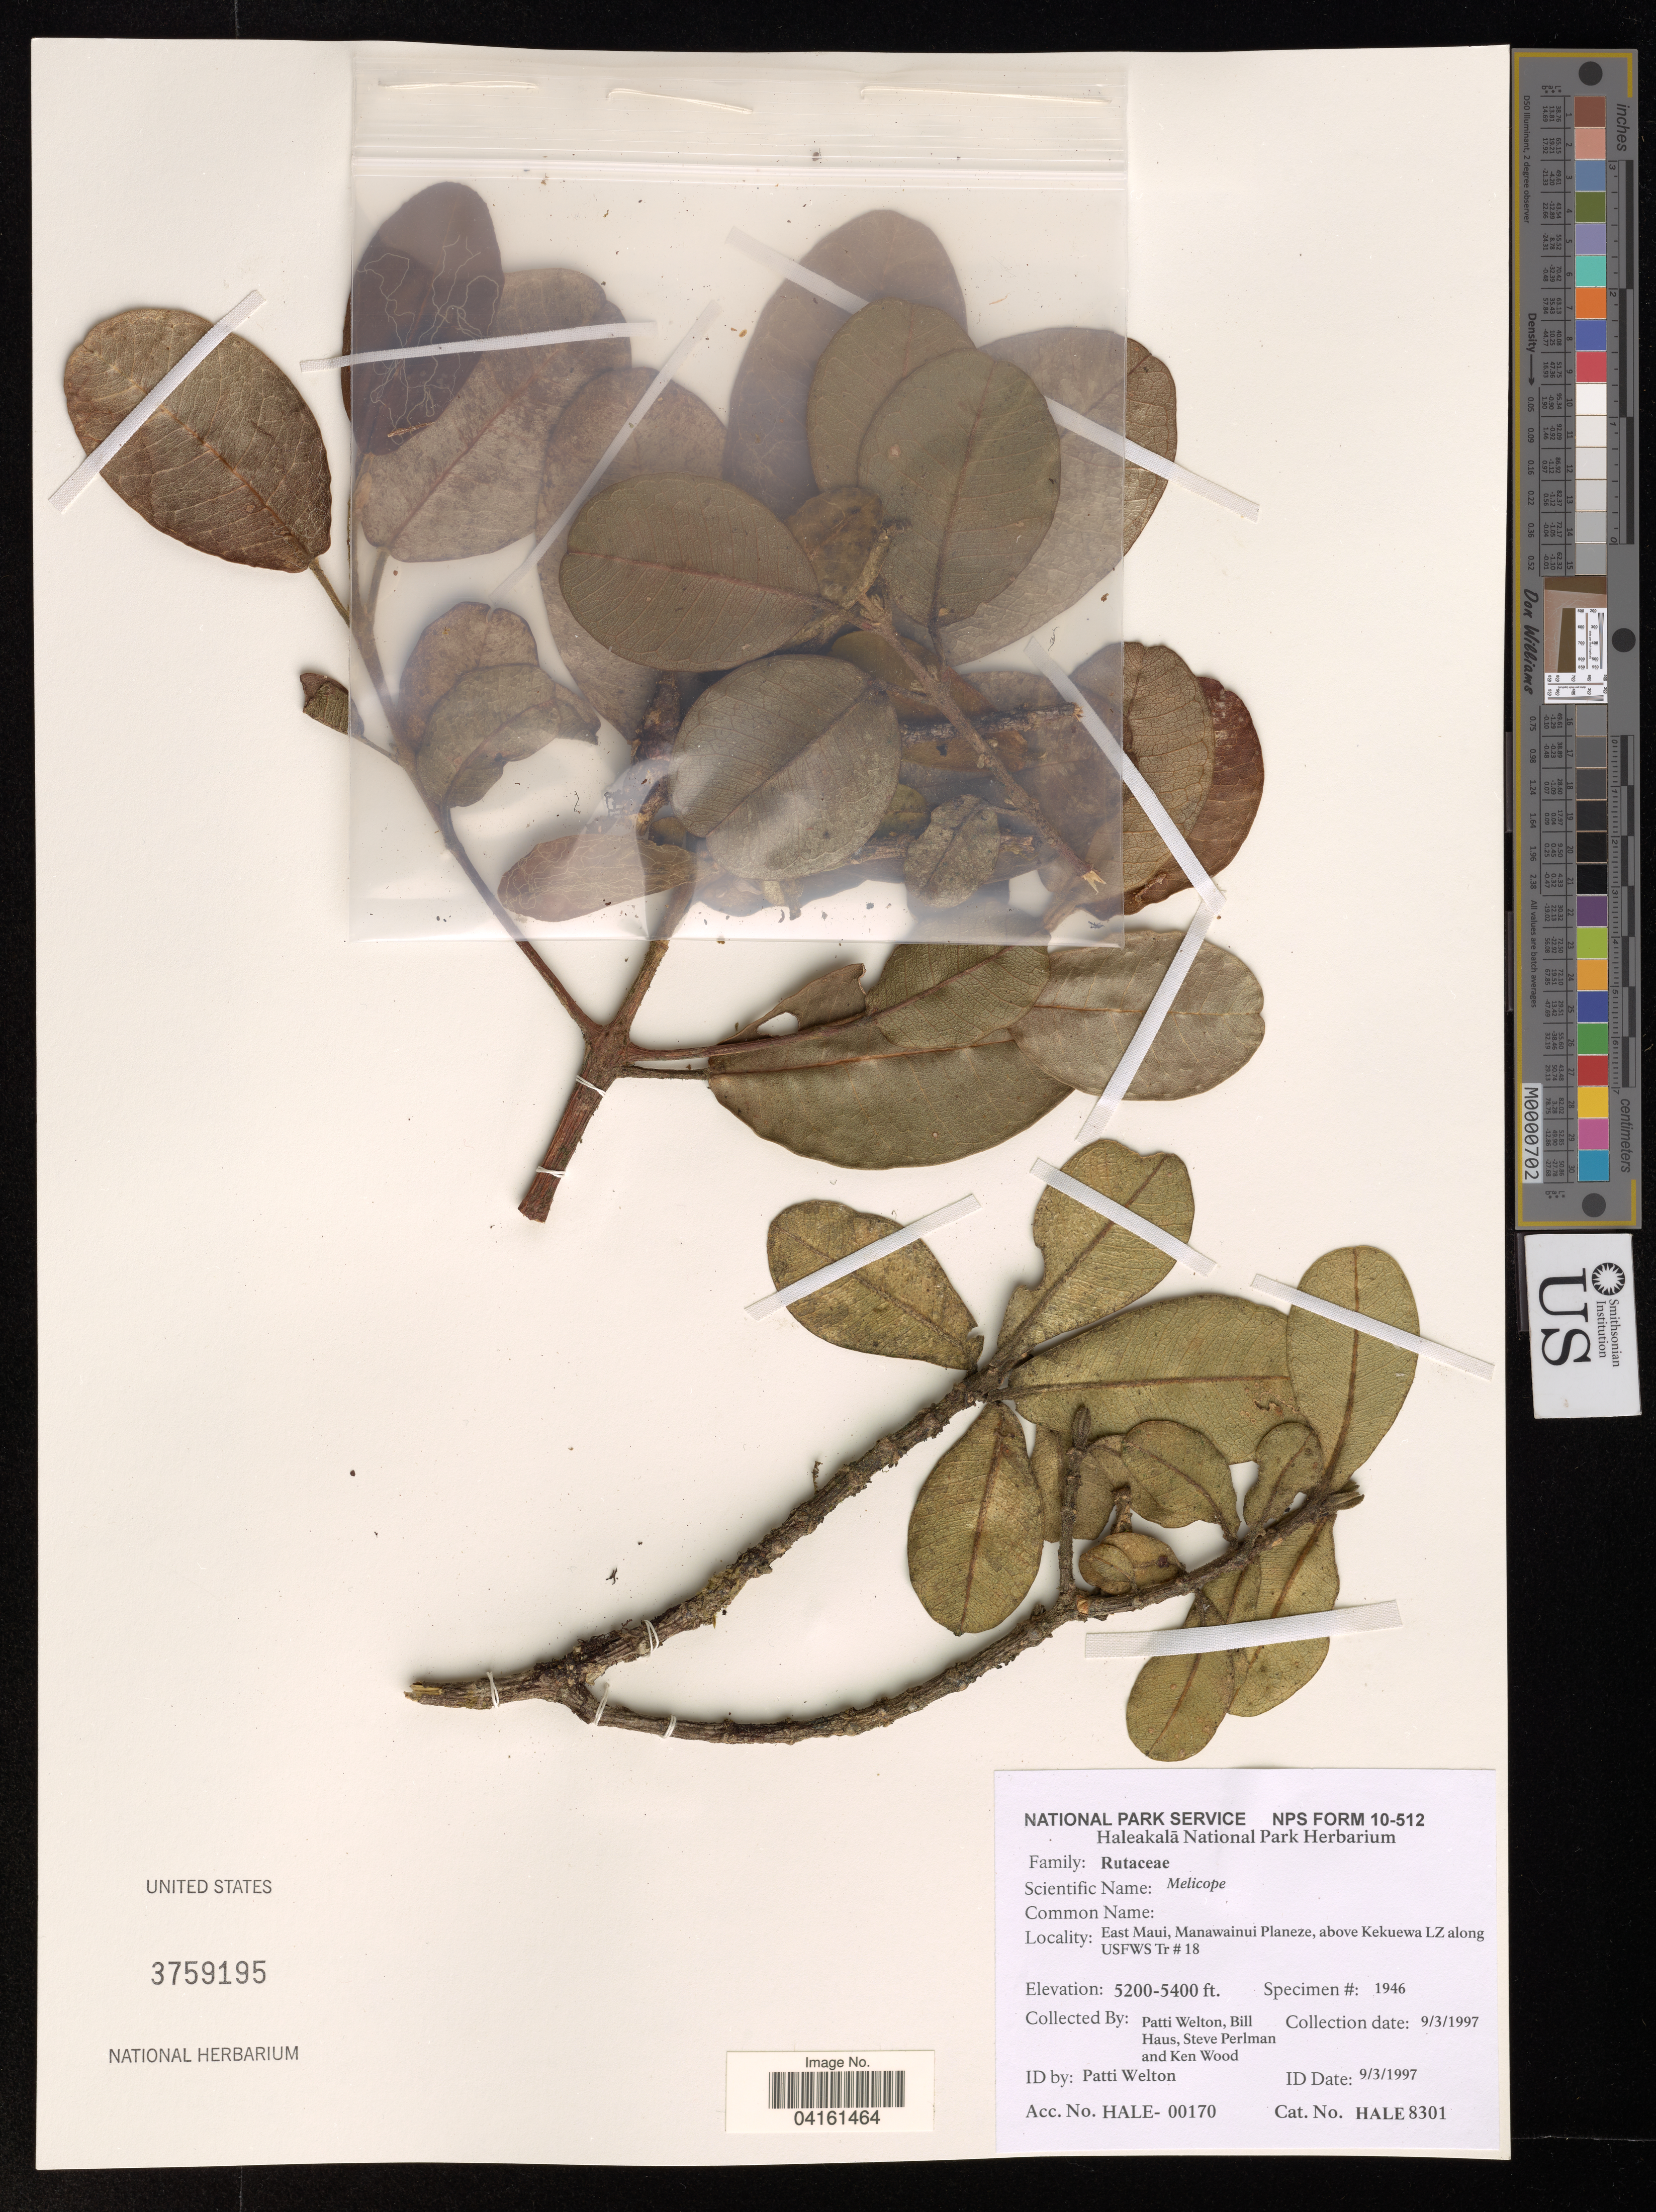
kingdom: Plantae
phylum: Tracheophyta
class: Magnoliopsida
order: Sapindales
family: Rutaceae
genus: Melicope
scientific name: Melicope sp.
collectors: P. Welton, B. Haus, S. Perlman & K. R. Wood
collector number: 1946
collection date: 1997-09-03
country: United States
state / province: Hawaii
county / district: Maui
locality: East Maui, Manawainui Planeze, above Kekuewa LZ along USFWS Tr # 18.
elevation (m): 1585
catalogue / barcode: US 3759195